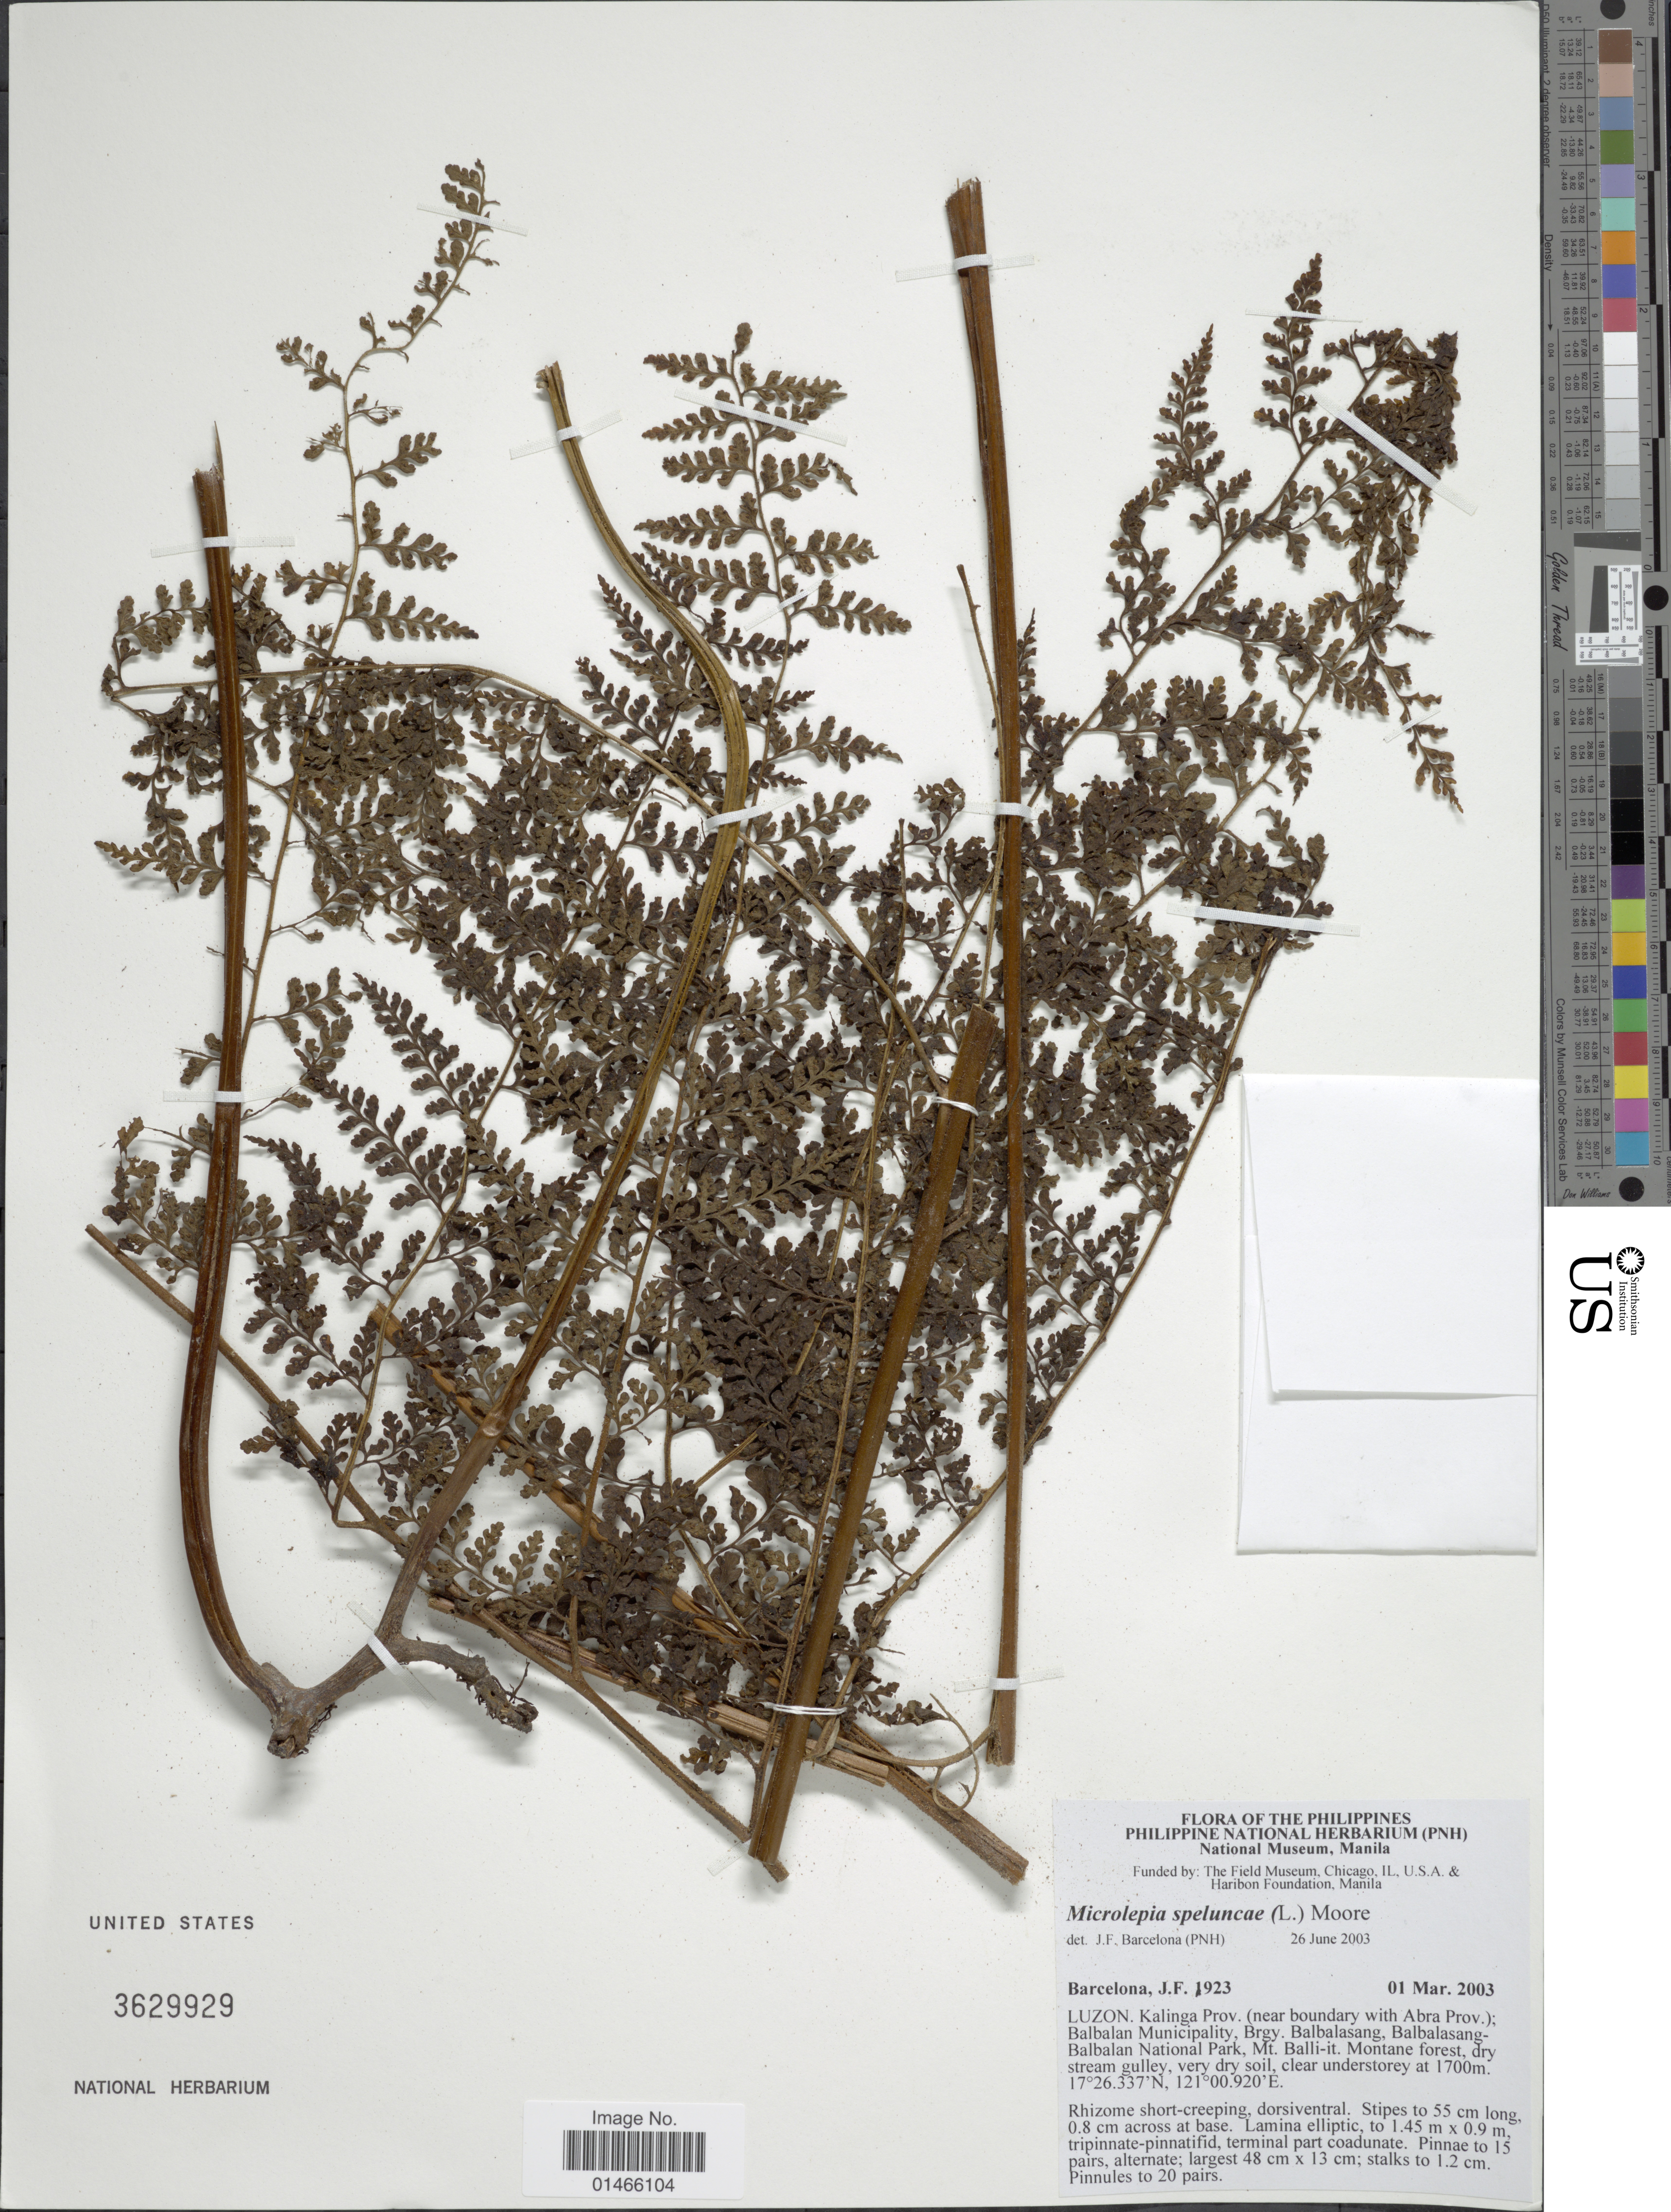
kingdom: Plantae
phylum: Tracheophyta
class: Polypodiopsida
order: Polypodiales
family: Dennstaedtiaceae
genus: Microlepia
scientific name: Microlepia speluncae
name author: (L.) T. Moore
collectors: J. F. Barcelona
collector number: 1923*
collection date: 2003-03-01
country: Philippines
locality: Luzon: Kalinga Prov. (near boundary with Abra Prov), Balbalan Municipality, Brgy, Balbalasang, BalbalasangBalbalan National Park, Mt. Balli-it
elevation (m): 1700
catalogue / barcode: US 3629929